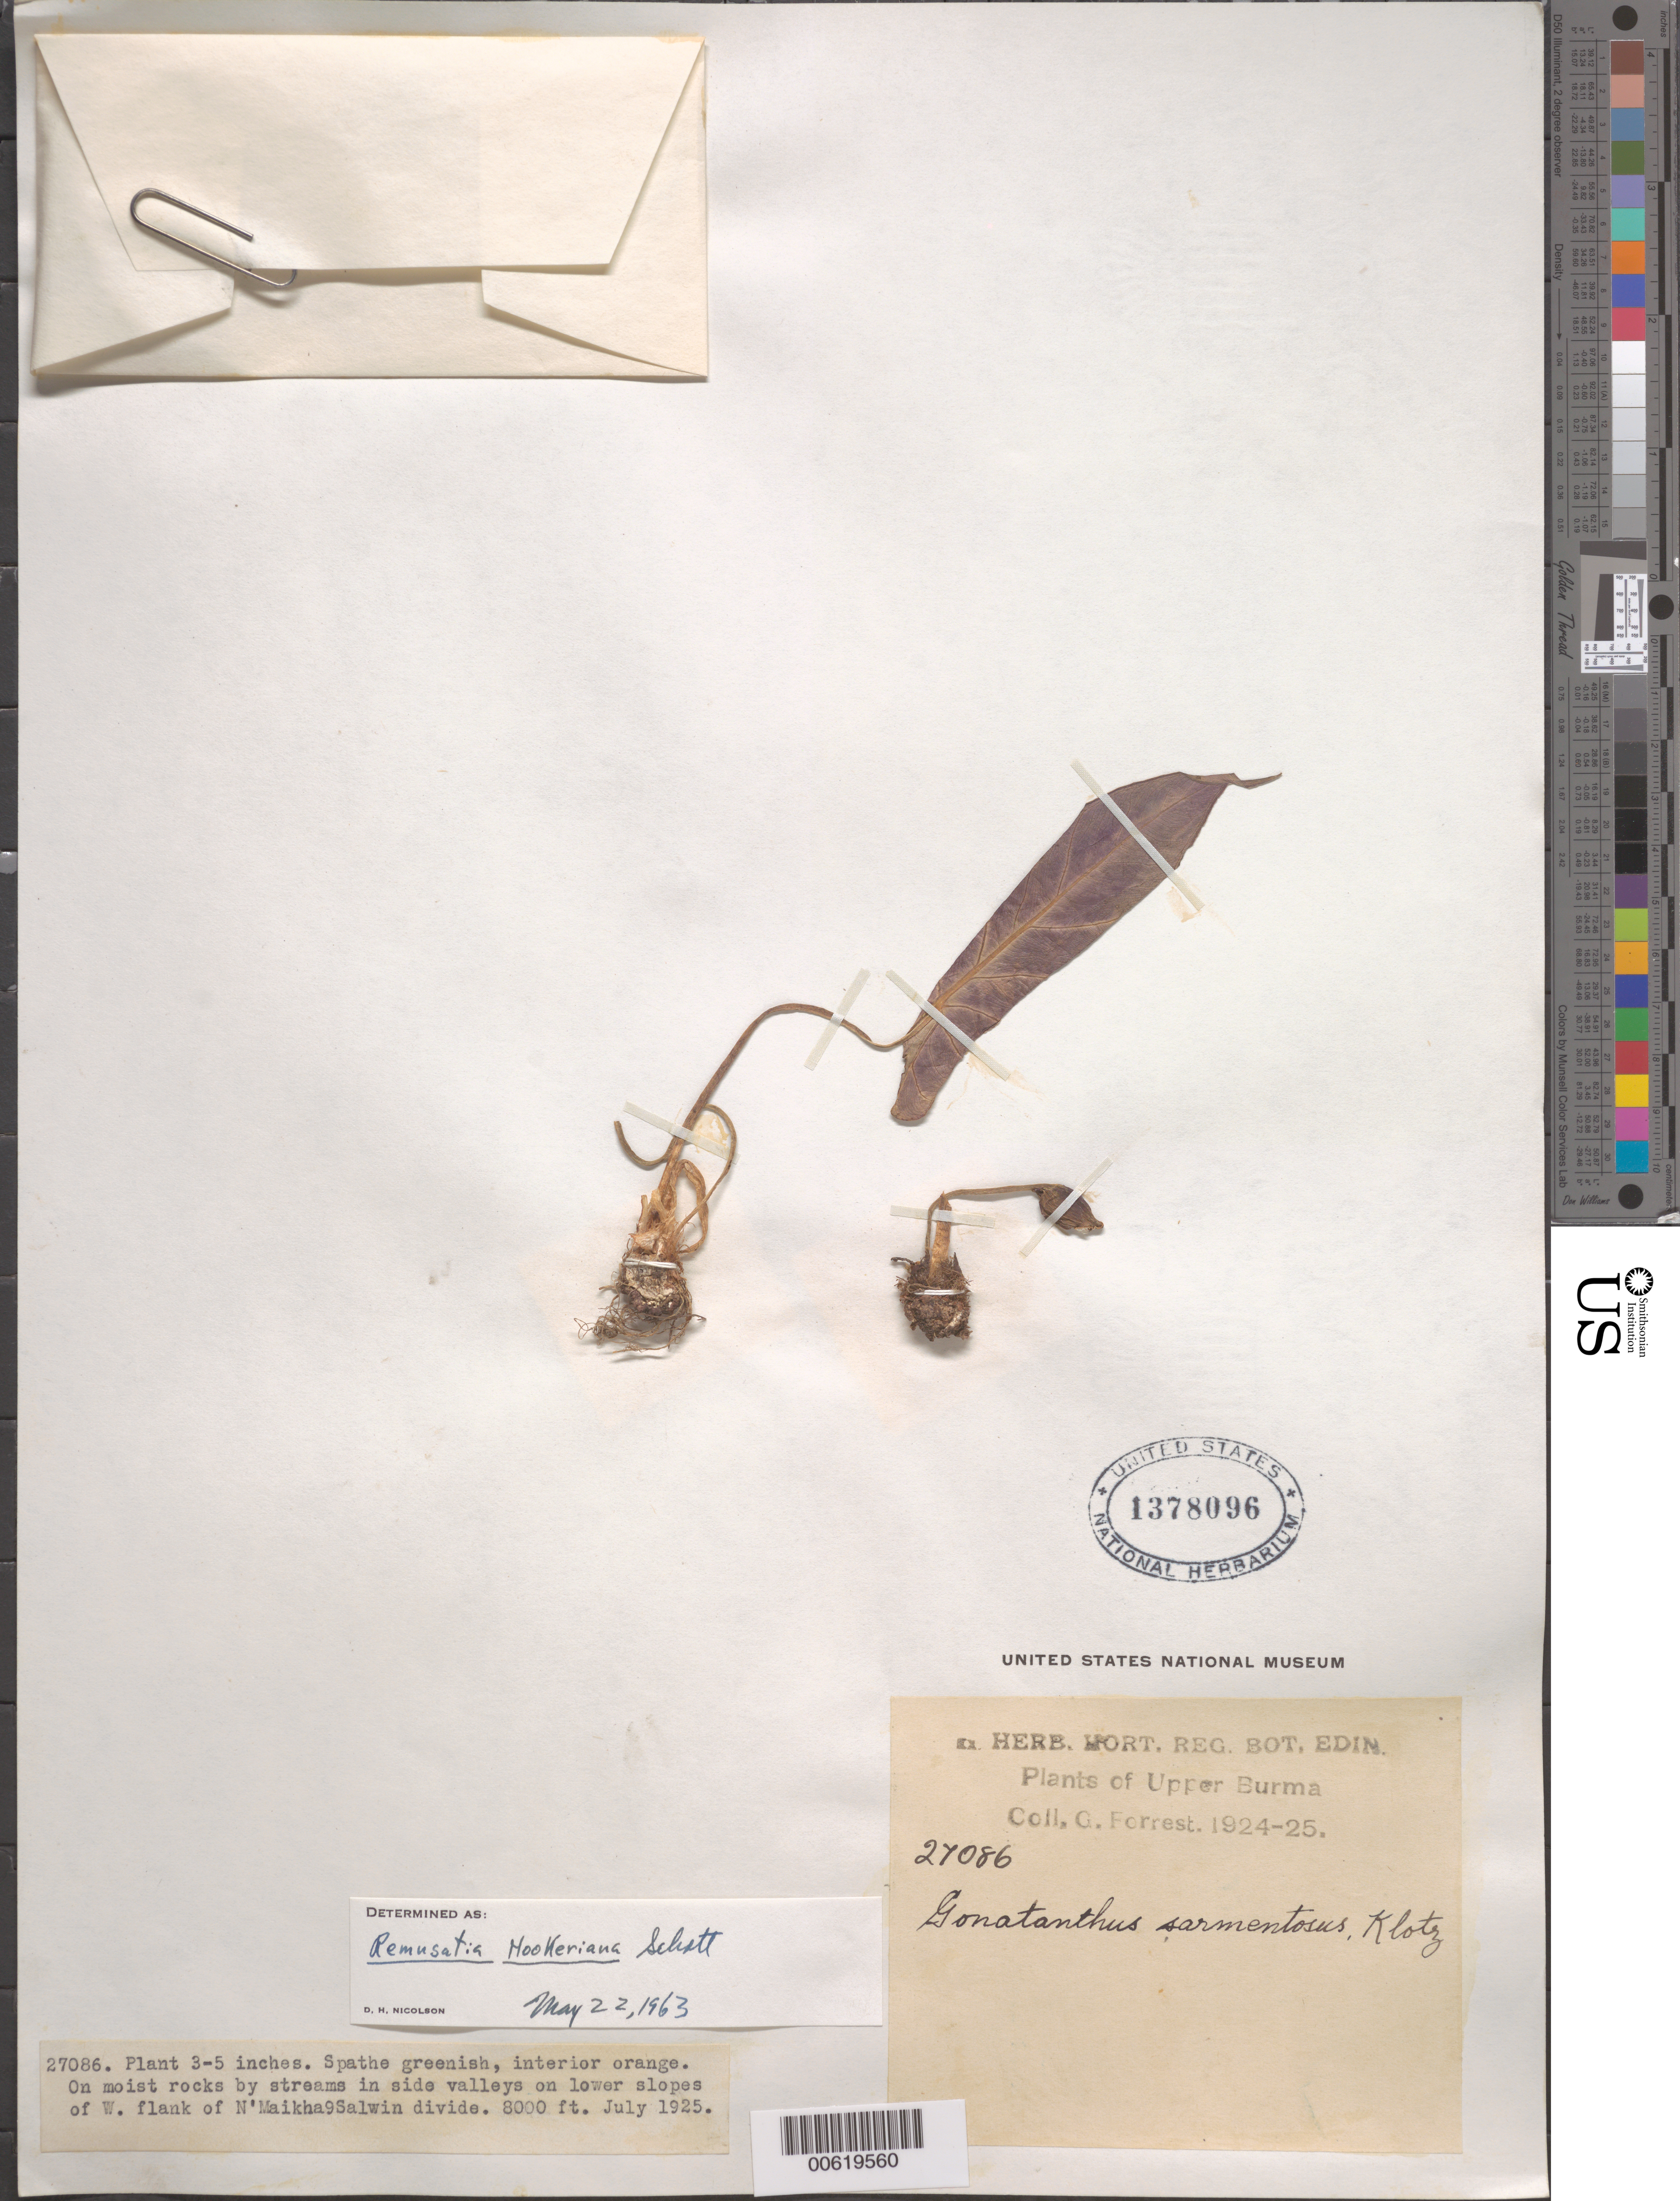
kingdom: Plantae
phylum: Tracheophyta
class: Liliopsida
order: Alismatales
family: Araceae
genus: Remusatia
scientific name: Remusatia hookeriana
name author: Schott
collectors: G. Forrest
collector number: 27086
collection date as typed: Jul 1925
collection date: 1925-07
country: Myanmar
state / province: Kachin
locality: W. flank of N' Maikha-Salwin divide.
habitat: On moist rocks by streams in side valleys on lower slopes.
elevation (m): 2438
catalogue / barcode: US 1378096